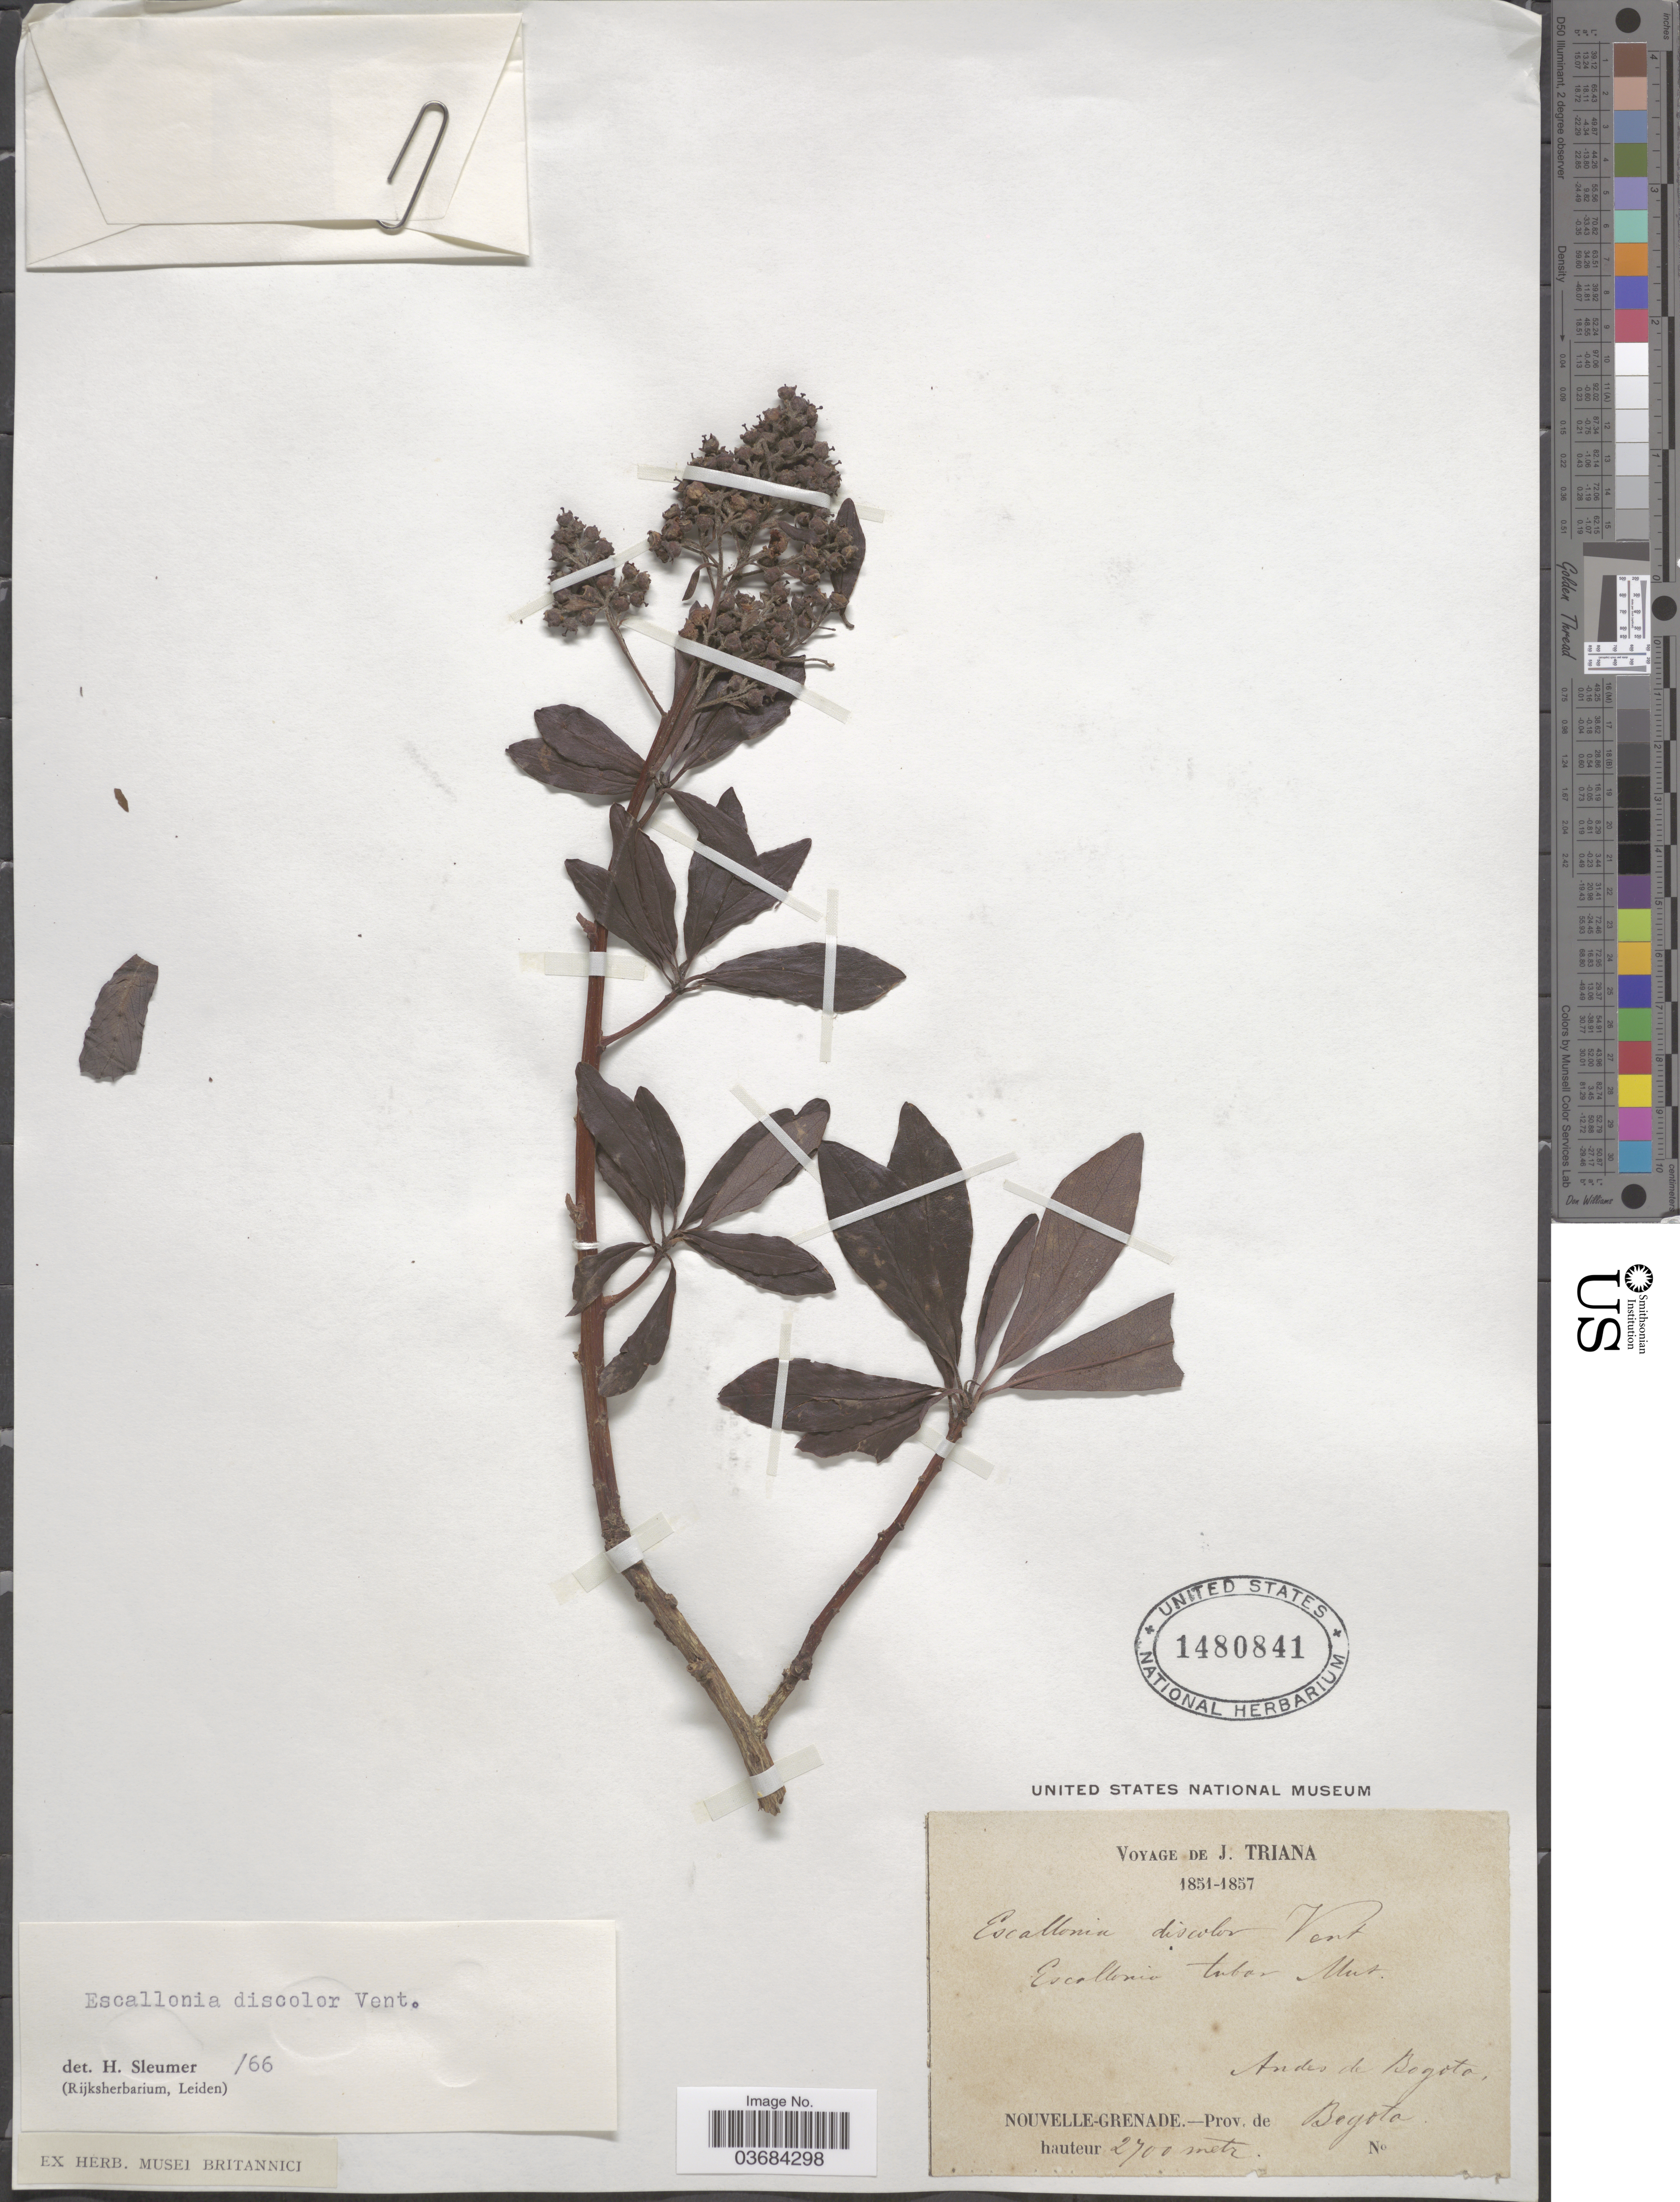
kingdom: Plantae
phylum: Tracheophyta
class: Magnoliopsida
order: Escalloniales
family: Escalloniaceae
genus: Escallonia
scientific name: Escallonia discolor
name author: Vent.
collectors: J. Triana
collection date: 1851/1857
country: Colombia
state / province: Bogota D.C.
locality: Andes de Bogota. Nouvelle-Grenade.- Prov. de Bogota.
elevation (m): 2700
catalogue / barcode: US 1480841